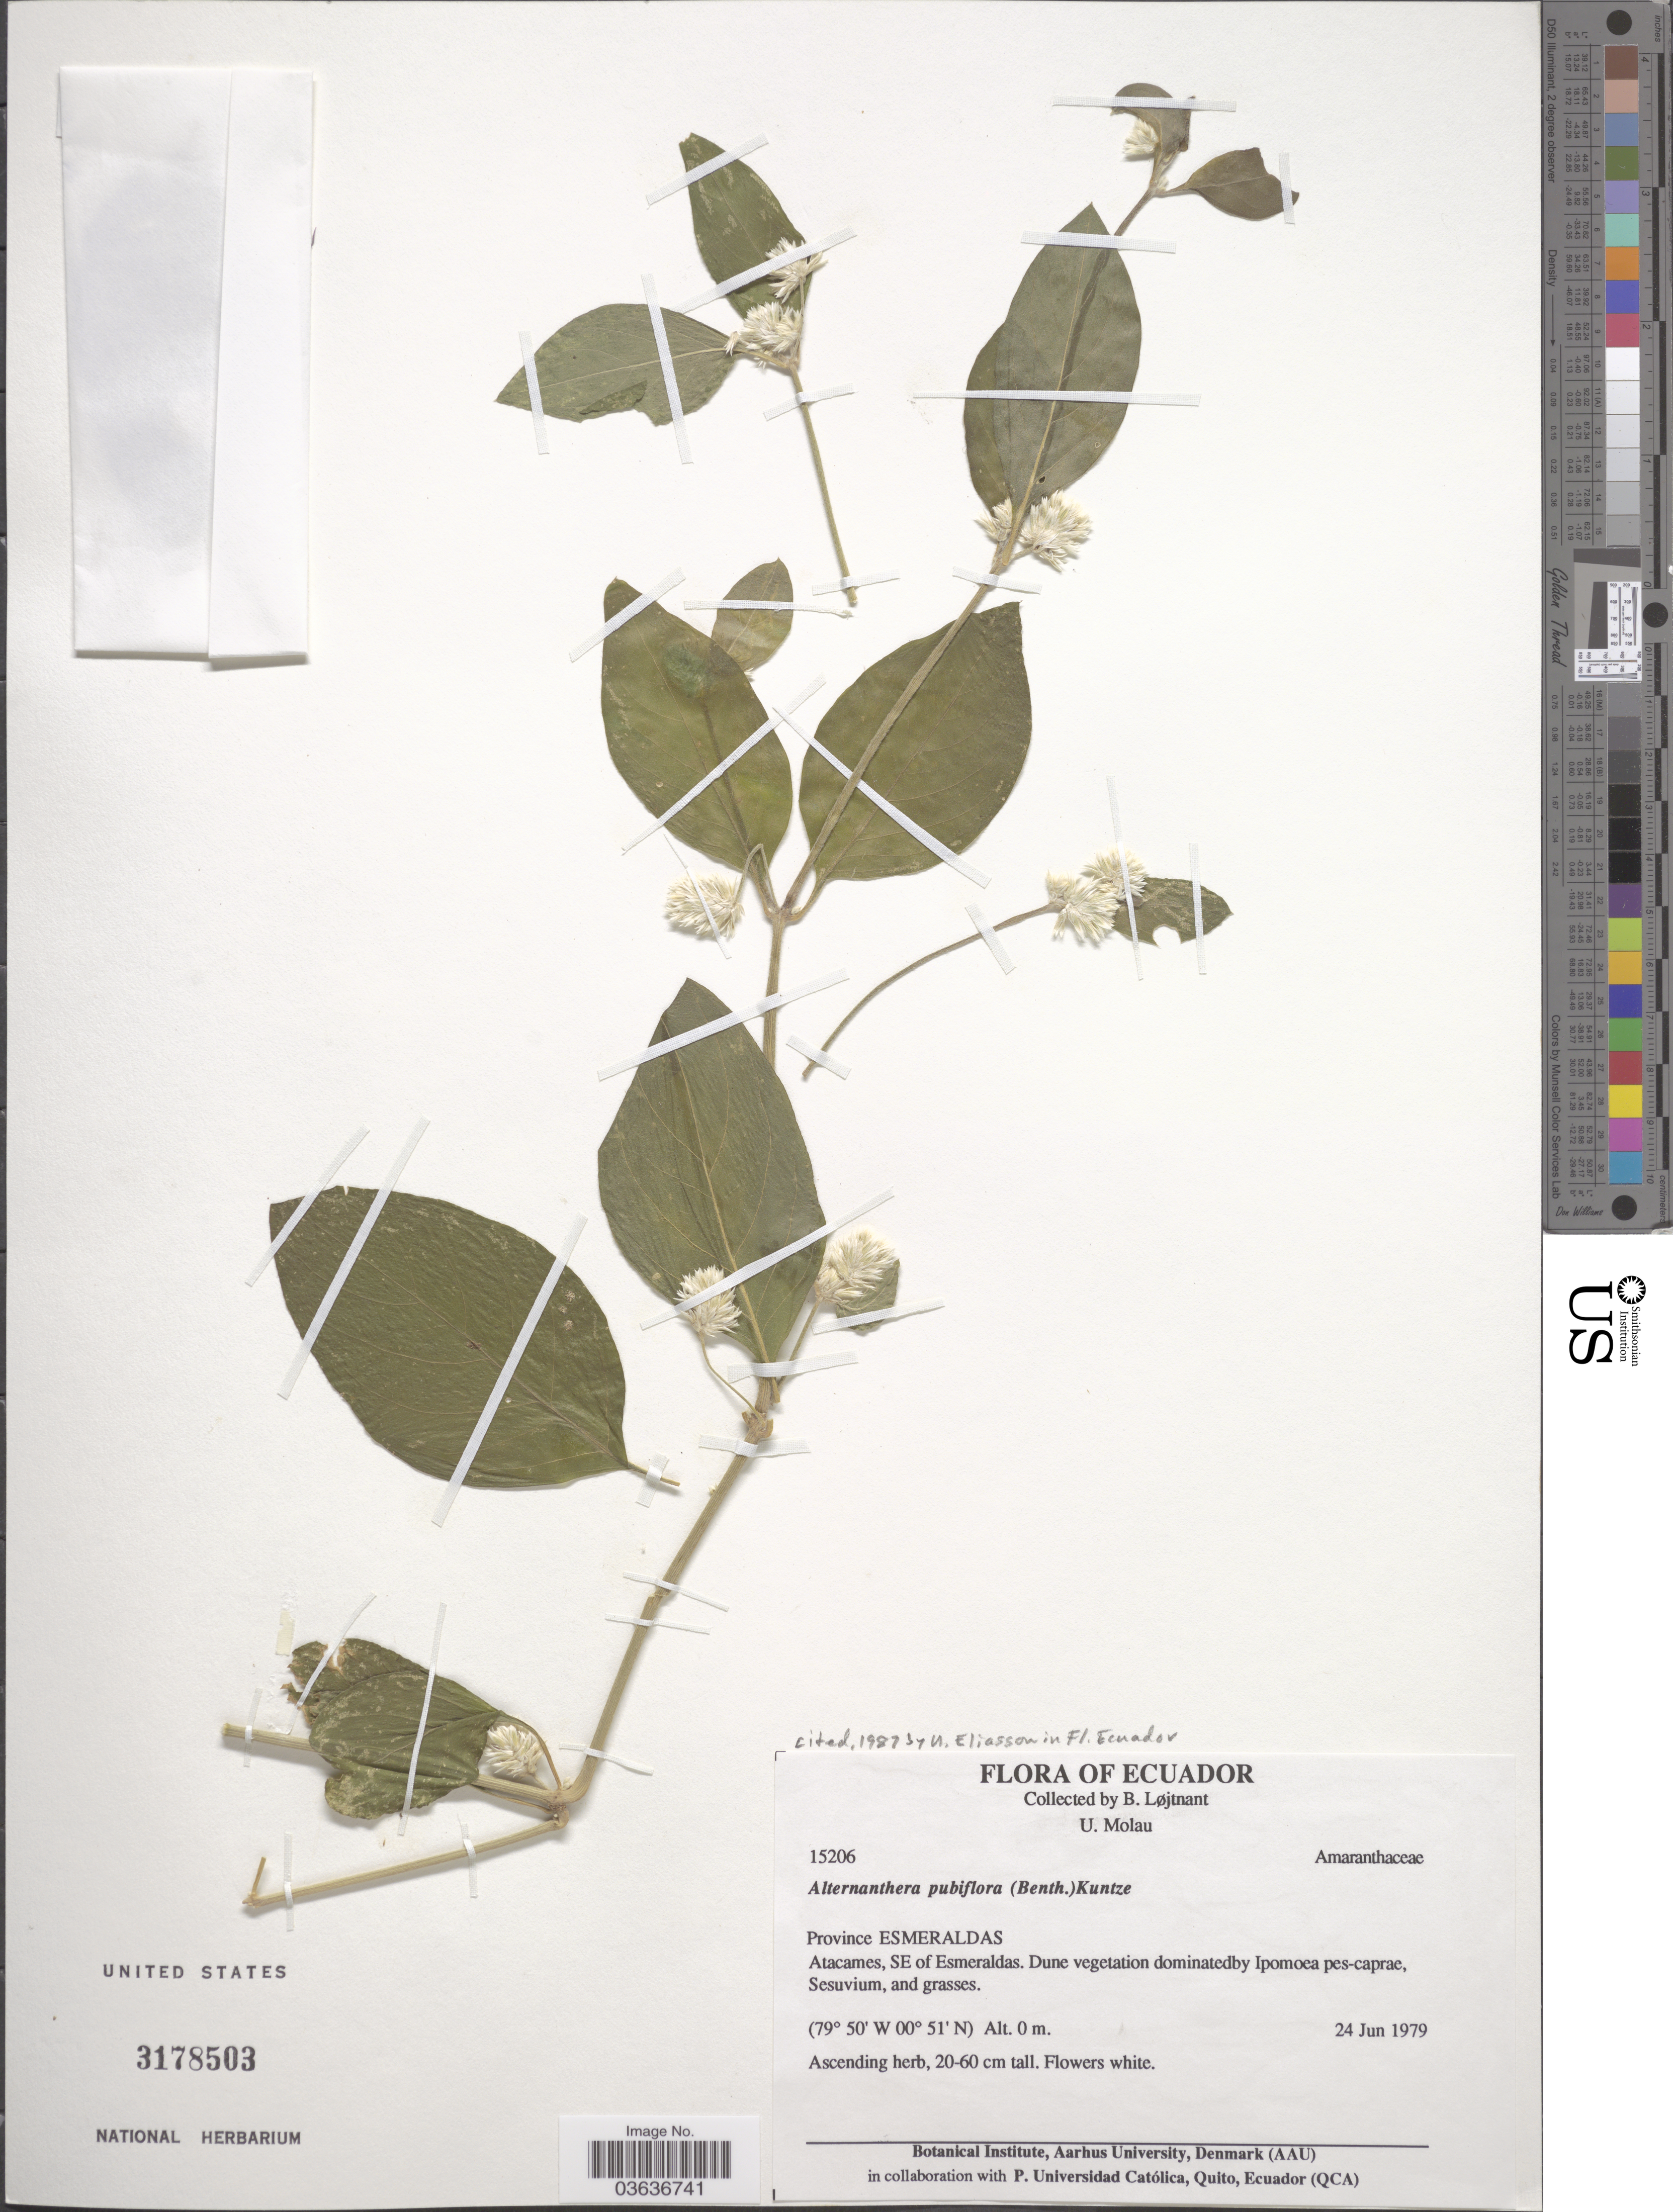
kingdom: Plantae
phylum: Tracheophyta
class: Magnoliopsida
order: Caryophyllales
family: Amaranthaceae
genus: Alternanthera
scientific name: Alternanthera pubiflora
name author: (Benth.) Kuntze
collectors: B. Löjtnant & U. Molau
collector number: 15206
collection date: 1979-06-24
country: Ecuador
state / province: Esmeraldas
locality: Atacames, SE of Esmeraldas.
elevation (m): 0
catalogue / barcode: US 3178503